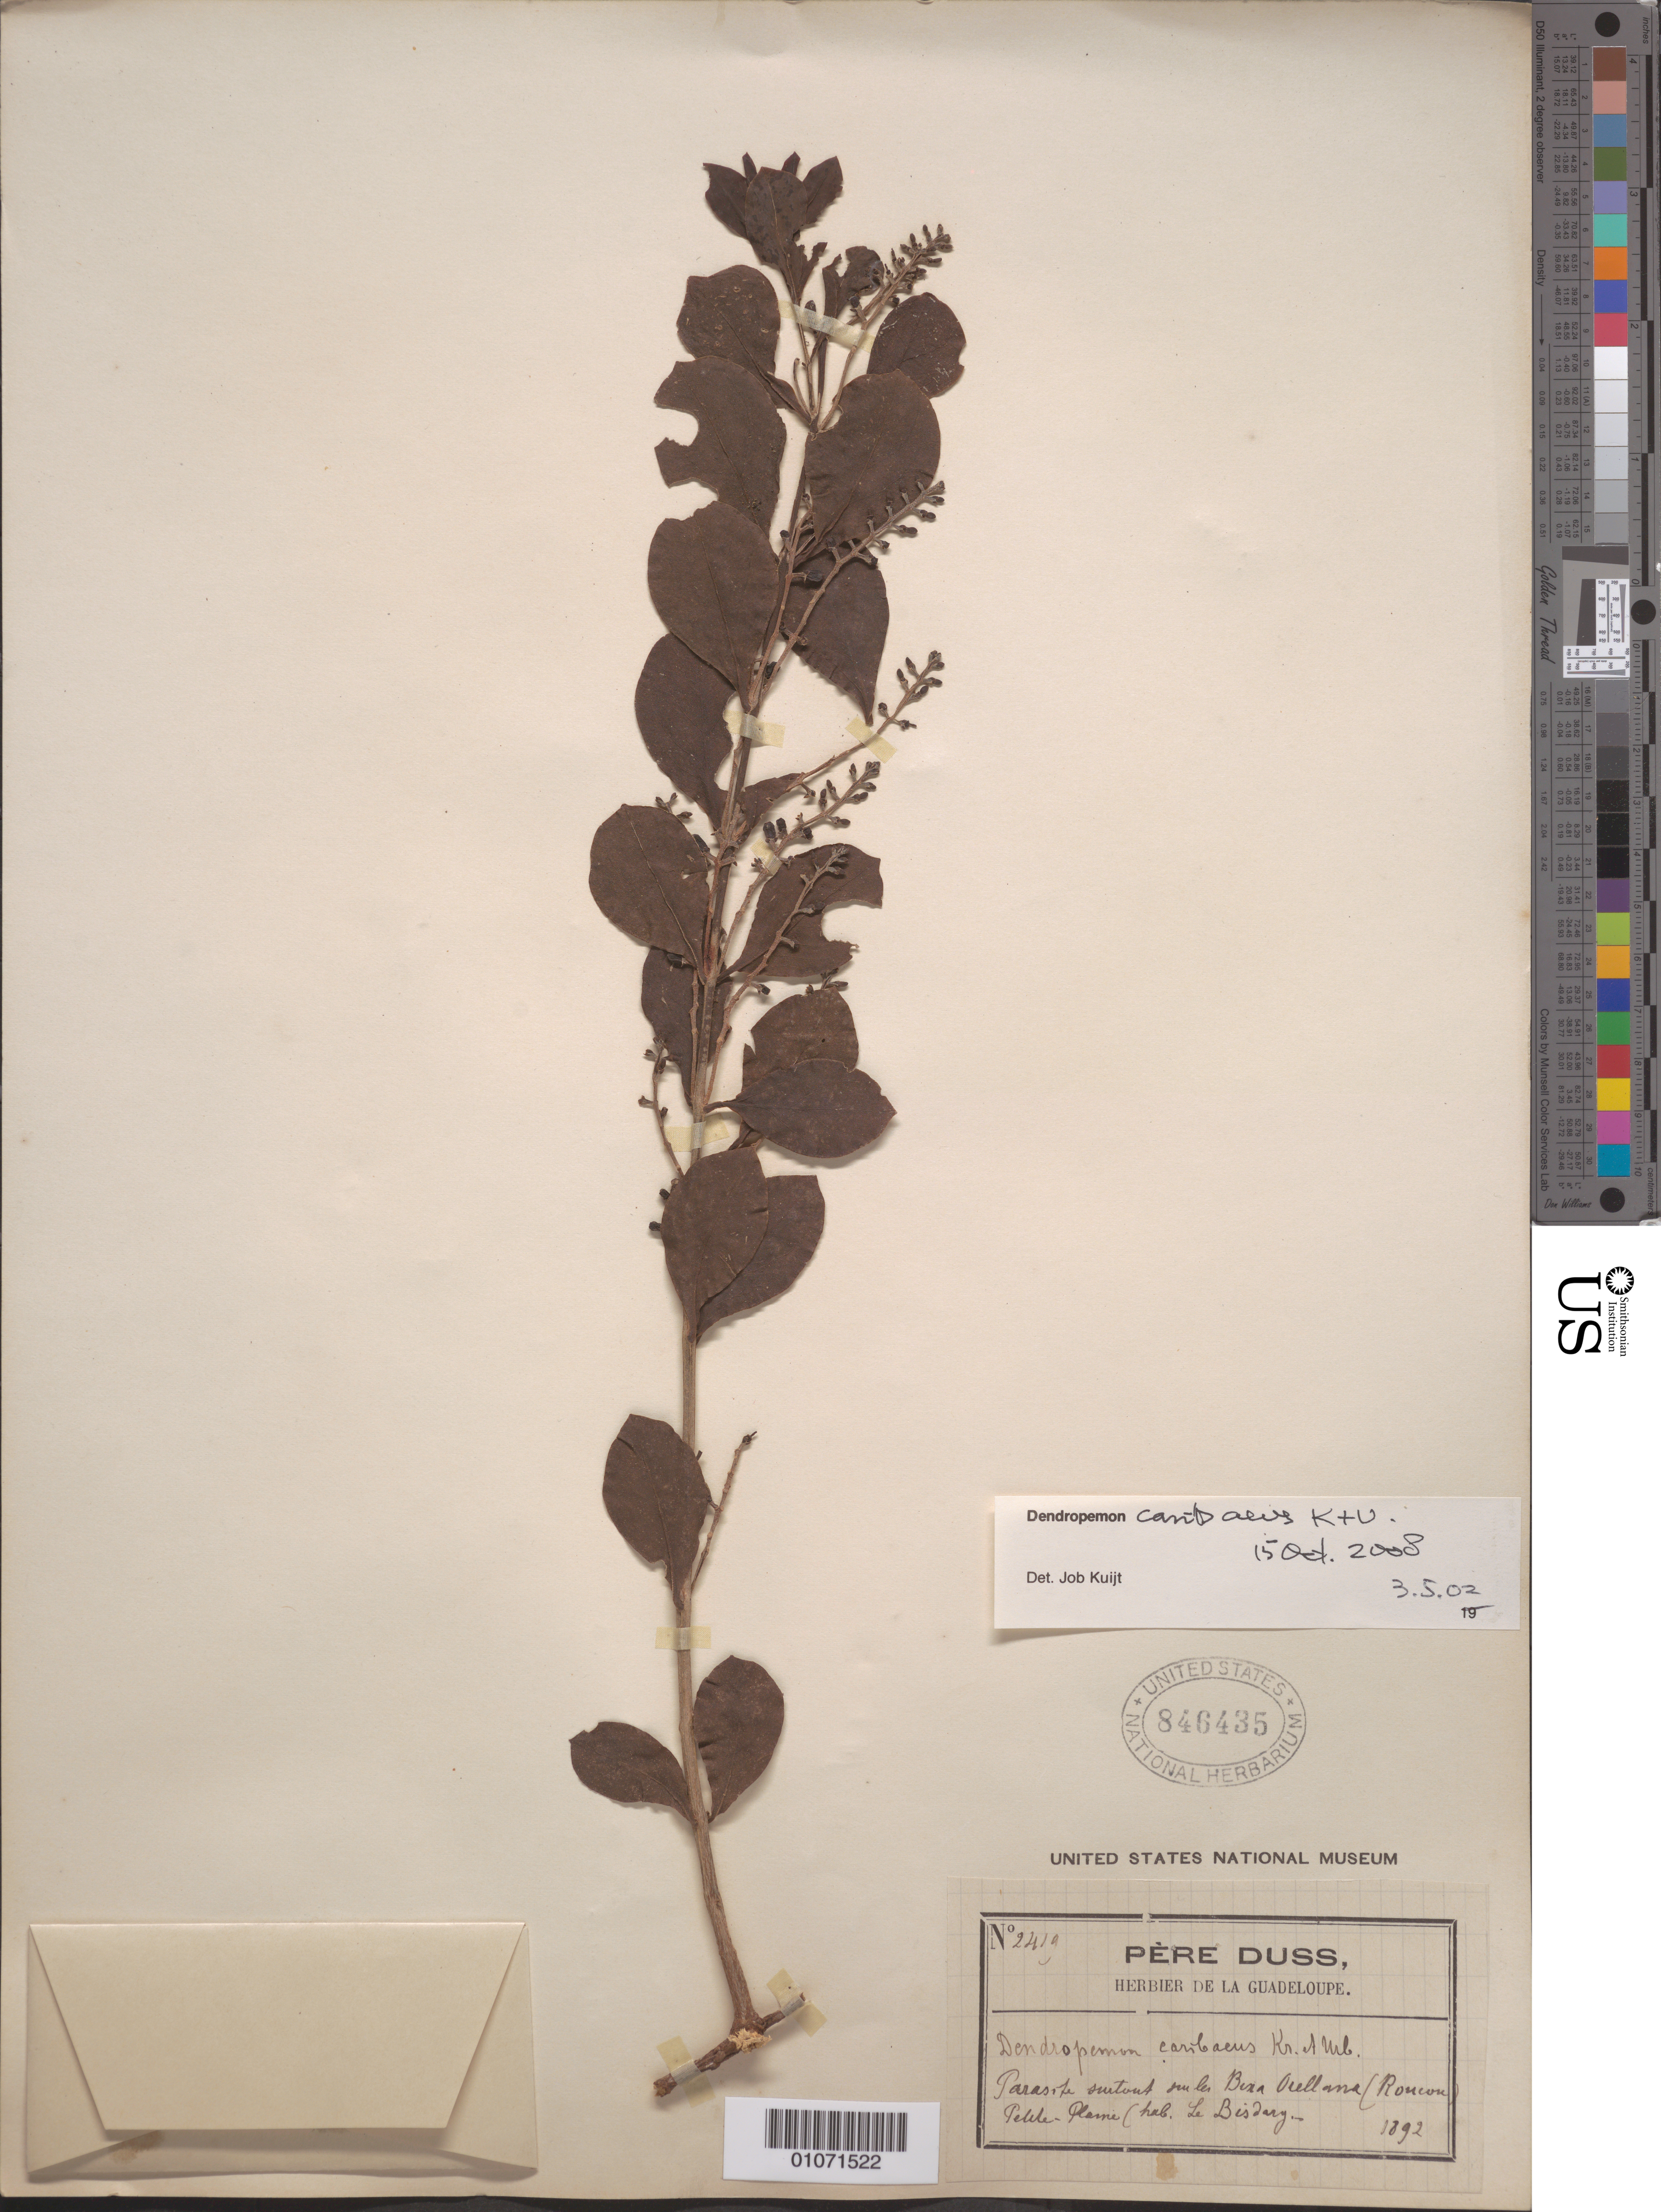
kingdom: Plantae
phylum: Tracheophyta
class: Magnoliopsida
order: Santalales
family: Loranthaceae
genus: Dendropemon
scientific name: Dendropemon caribaeus var. caribaeus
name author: Krug & Urb.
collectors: Père Duss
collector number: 2419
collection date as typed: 01 Jan 1892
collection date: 1892-01-01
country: Guadeloupe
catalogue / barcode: US 846435